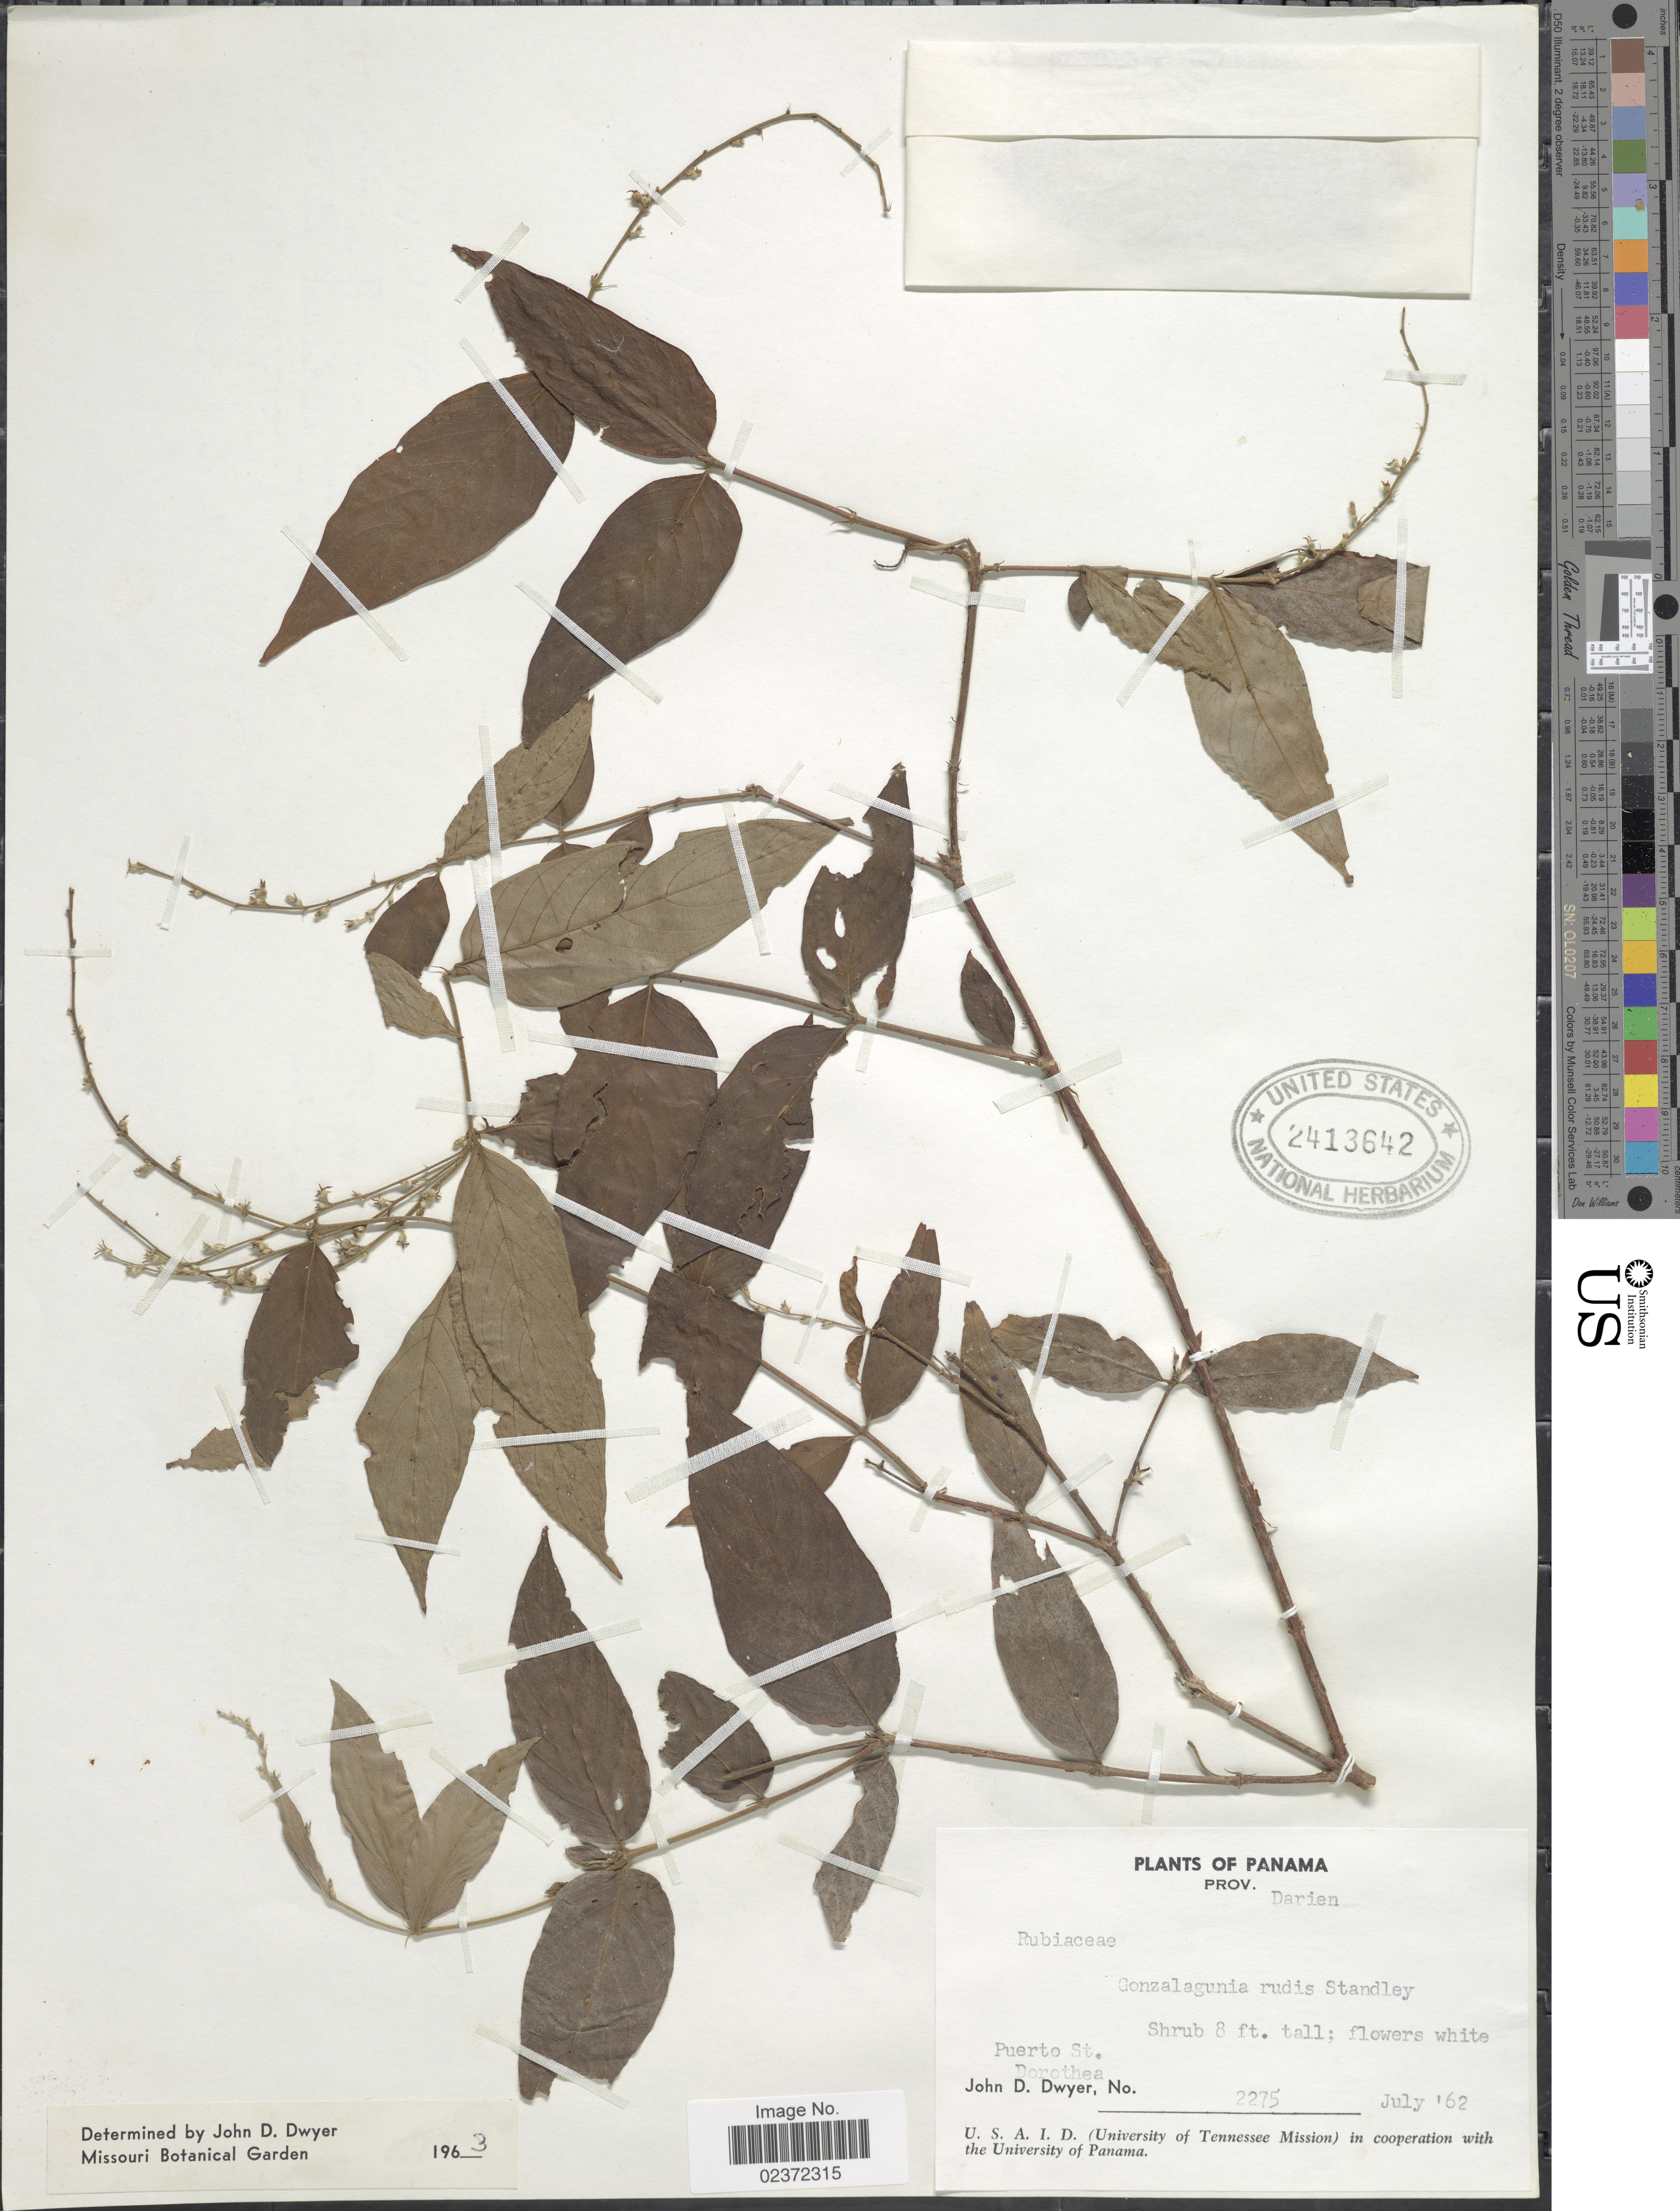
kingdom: Plantae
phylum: Tracheophyta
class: Magnoliopsida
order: Gentianales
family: Rubiaceae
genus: Duggena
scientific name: Duggena rudis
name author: Standl.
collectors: J. D. Dwyer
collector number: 2275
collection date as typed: Transcribed d/m/y: /7/62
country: Panama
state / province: Darién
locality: Puertpo St. Dorothea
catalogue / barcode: US 2413642